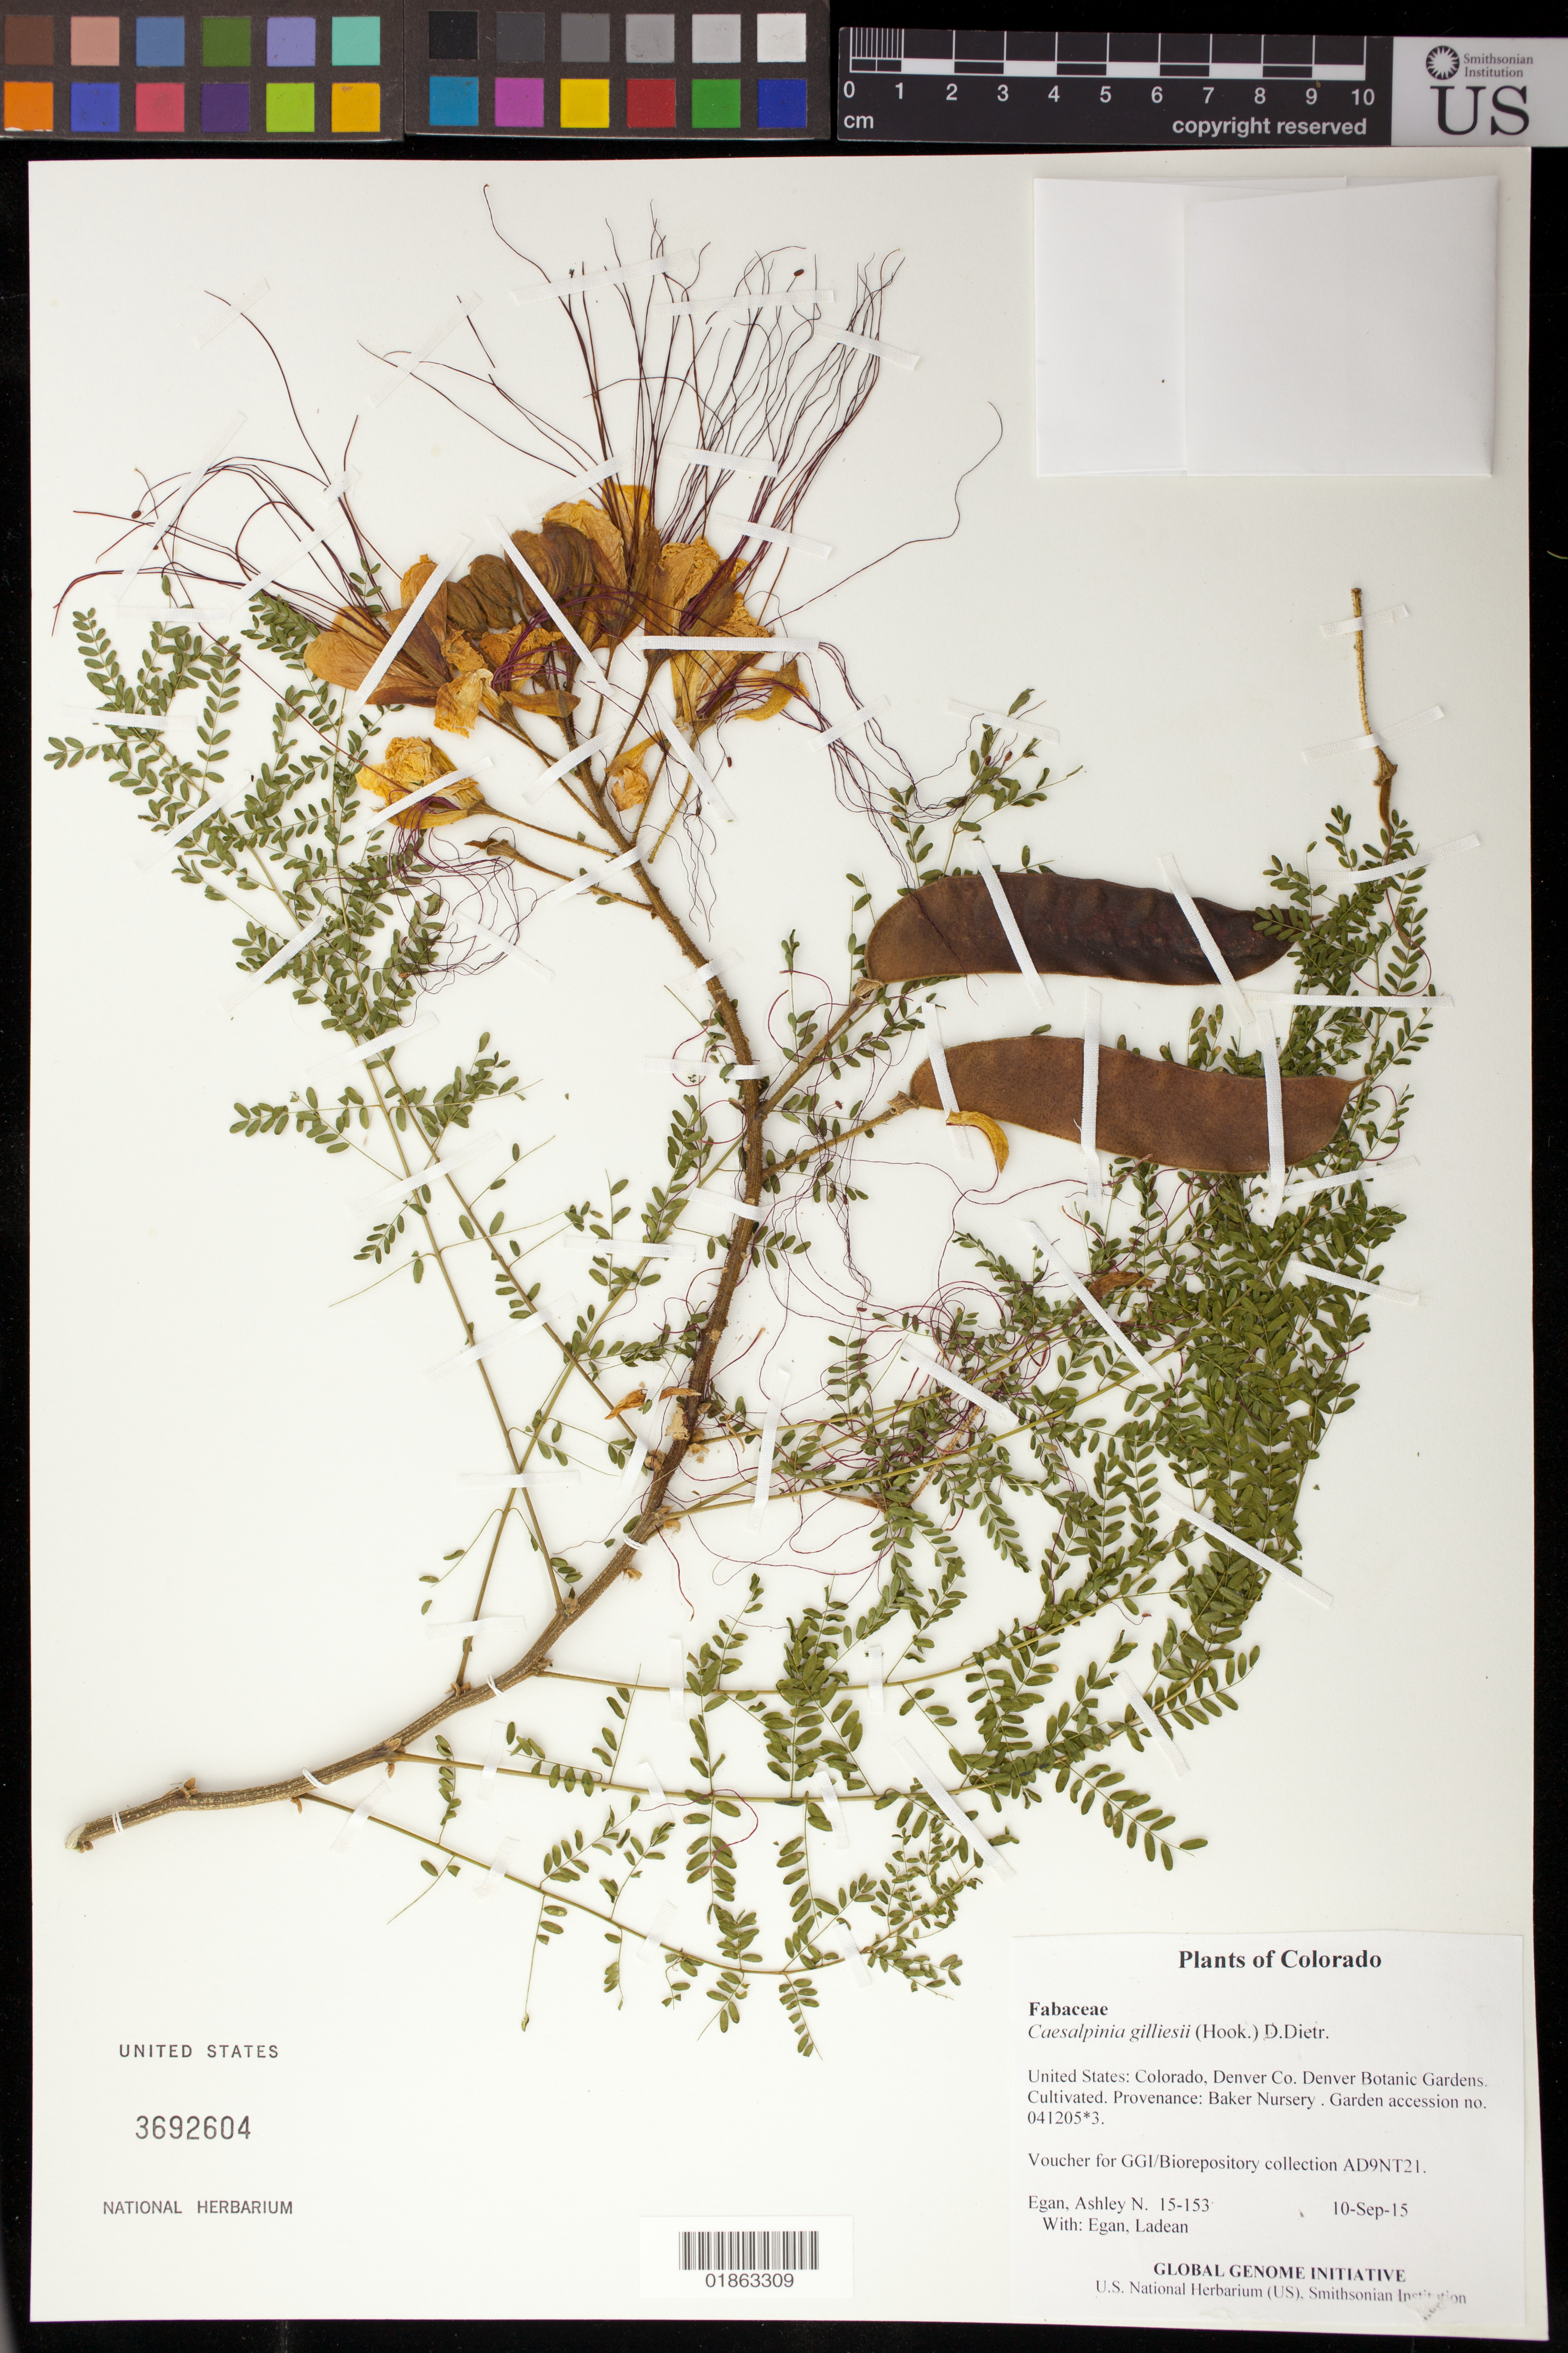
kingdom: Plantae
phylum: Tracheophyta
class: Magnoliopsida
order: Fabales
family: Fabaceae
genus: Erythrostemon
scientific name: Erythrostemon gilliesii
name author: (Hook.) Klotzsch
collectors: A. N. Egan & L. Egan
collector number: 15-153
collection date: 2015-09-10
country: United States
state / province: Colorado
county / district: Denver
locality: Denver Botanic Gardens. Cultivated. Provenance: Baker Nursery . Garden accession no. 041205.3.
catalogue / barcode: US 3692604